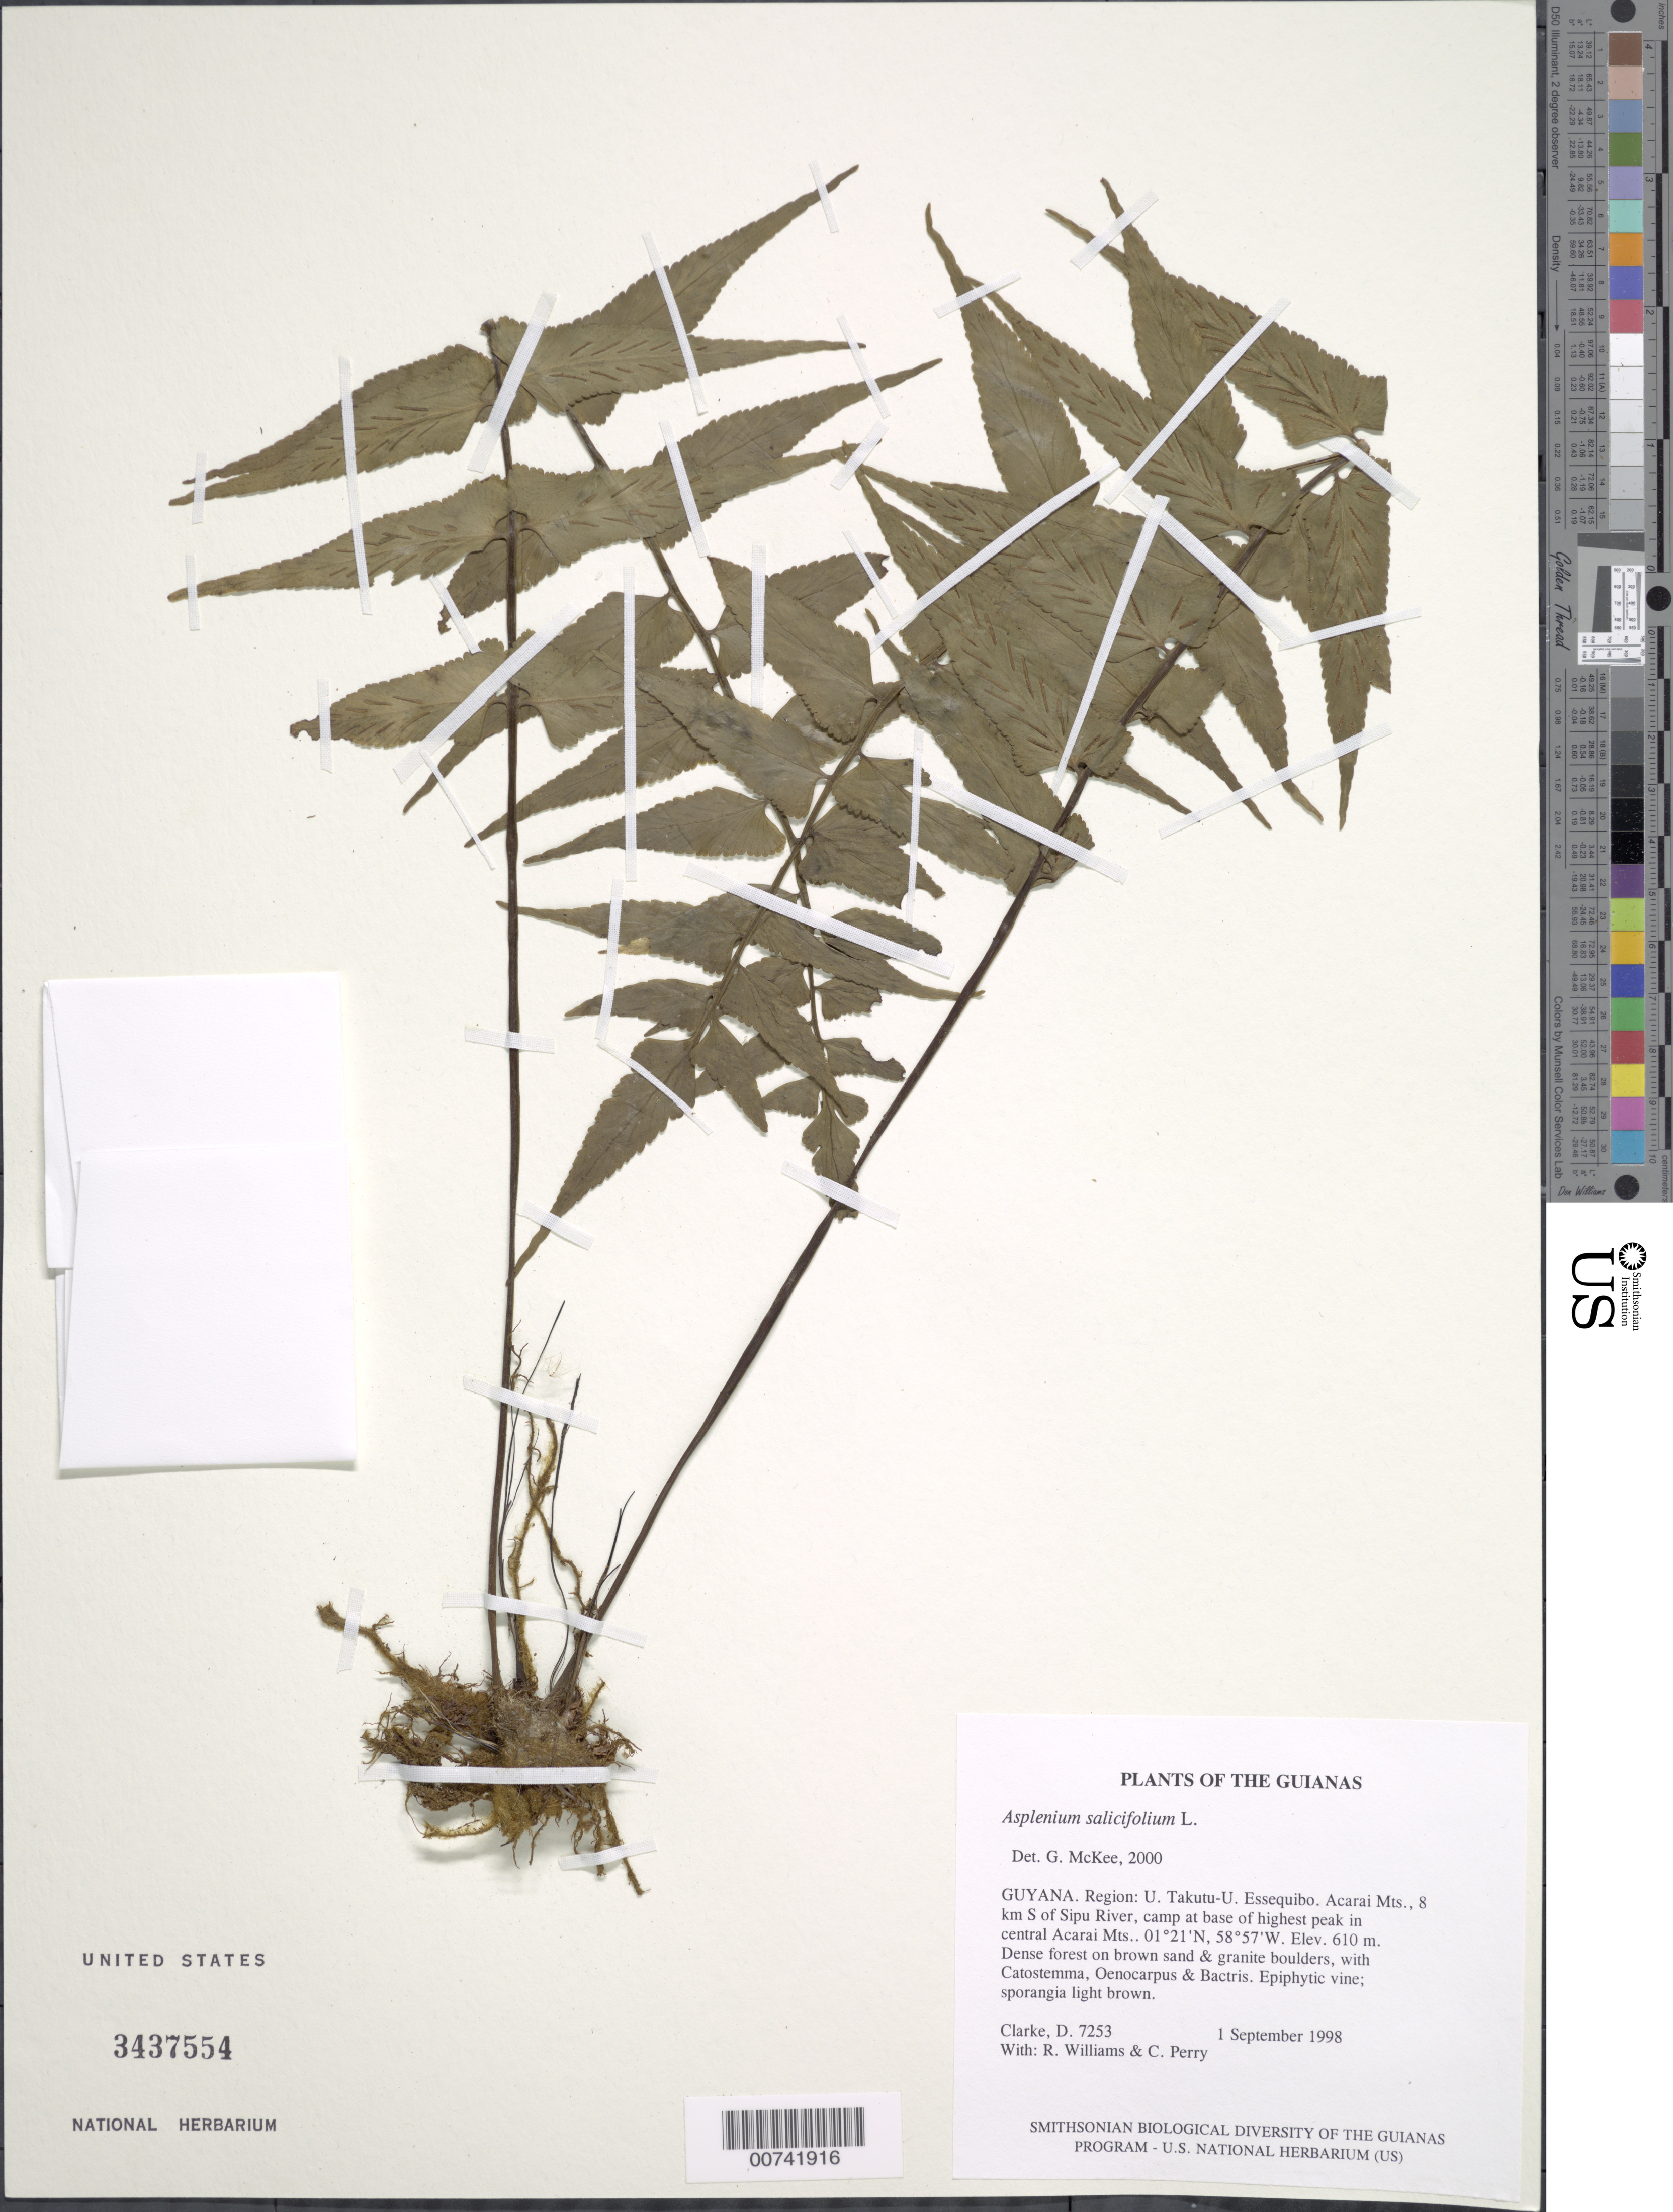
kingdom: Plantae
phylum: Tracheophyta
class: Polypodiopsida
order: Polypodiales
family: Aspleniaceae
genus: Asplenium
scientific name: Asplenium salicifolium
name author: L.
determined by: McKee, G. S., (US), NMNH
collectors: H. D. Clarke, R. Williams & C. Perry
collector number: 7253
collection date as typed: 1 September 1998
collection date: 1998-09-01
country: Guyana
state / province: U. Takutu-U. Essequibo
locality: Acarai Mts., 8 km S of Sipu River, camp at base of highest peak in central Acarai Mts.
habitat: Dense forest on brown sand & granite boulders, with Catostemma, Oenocarpus & Bactris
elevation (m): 610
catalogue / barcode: US 3437554